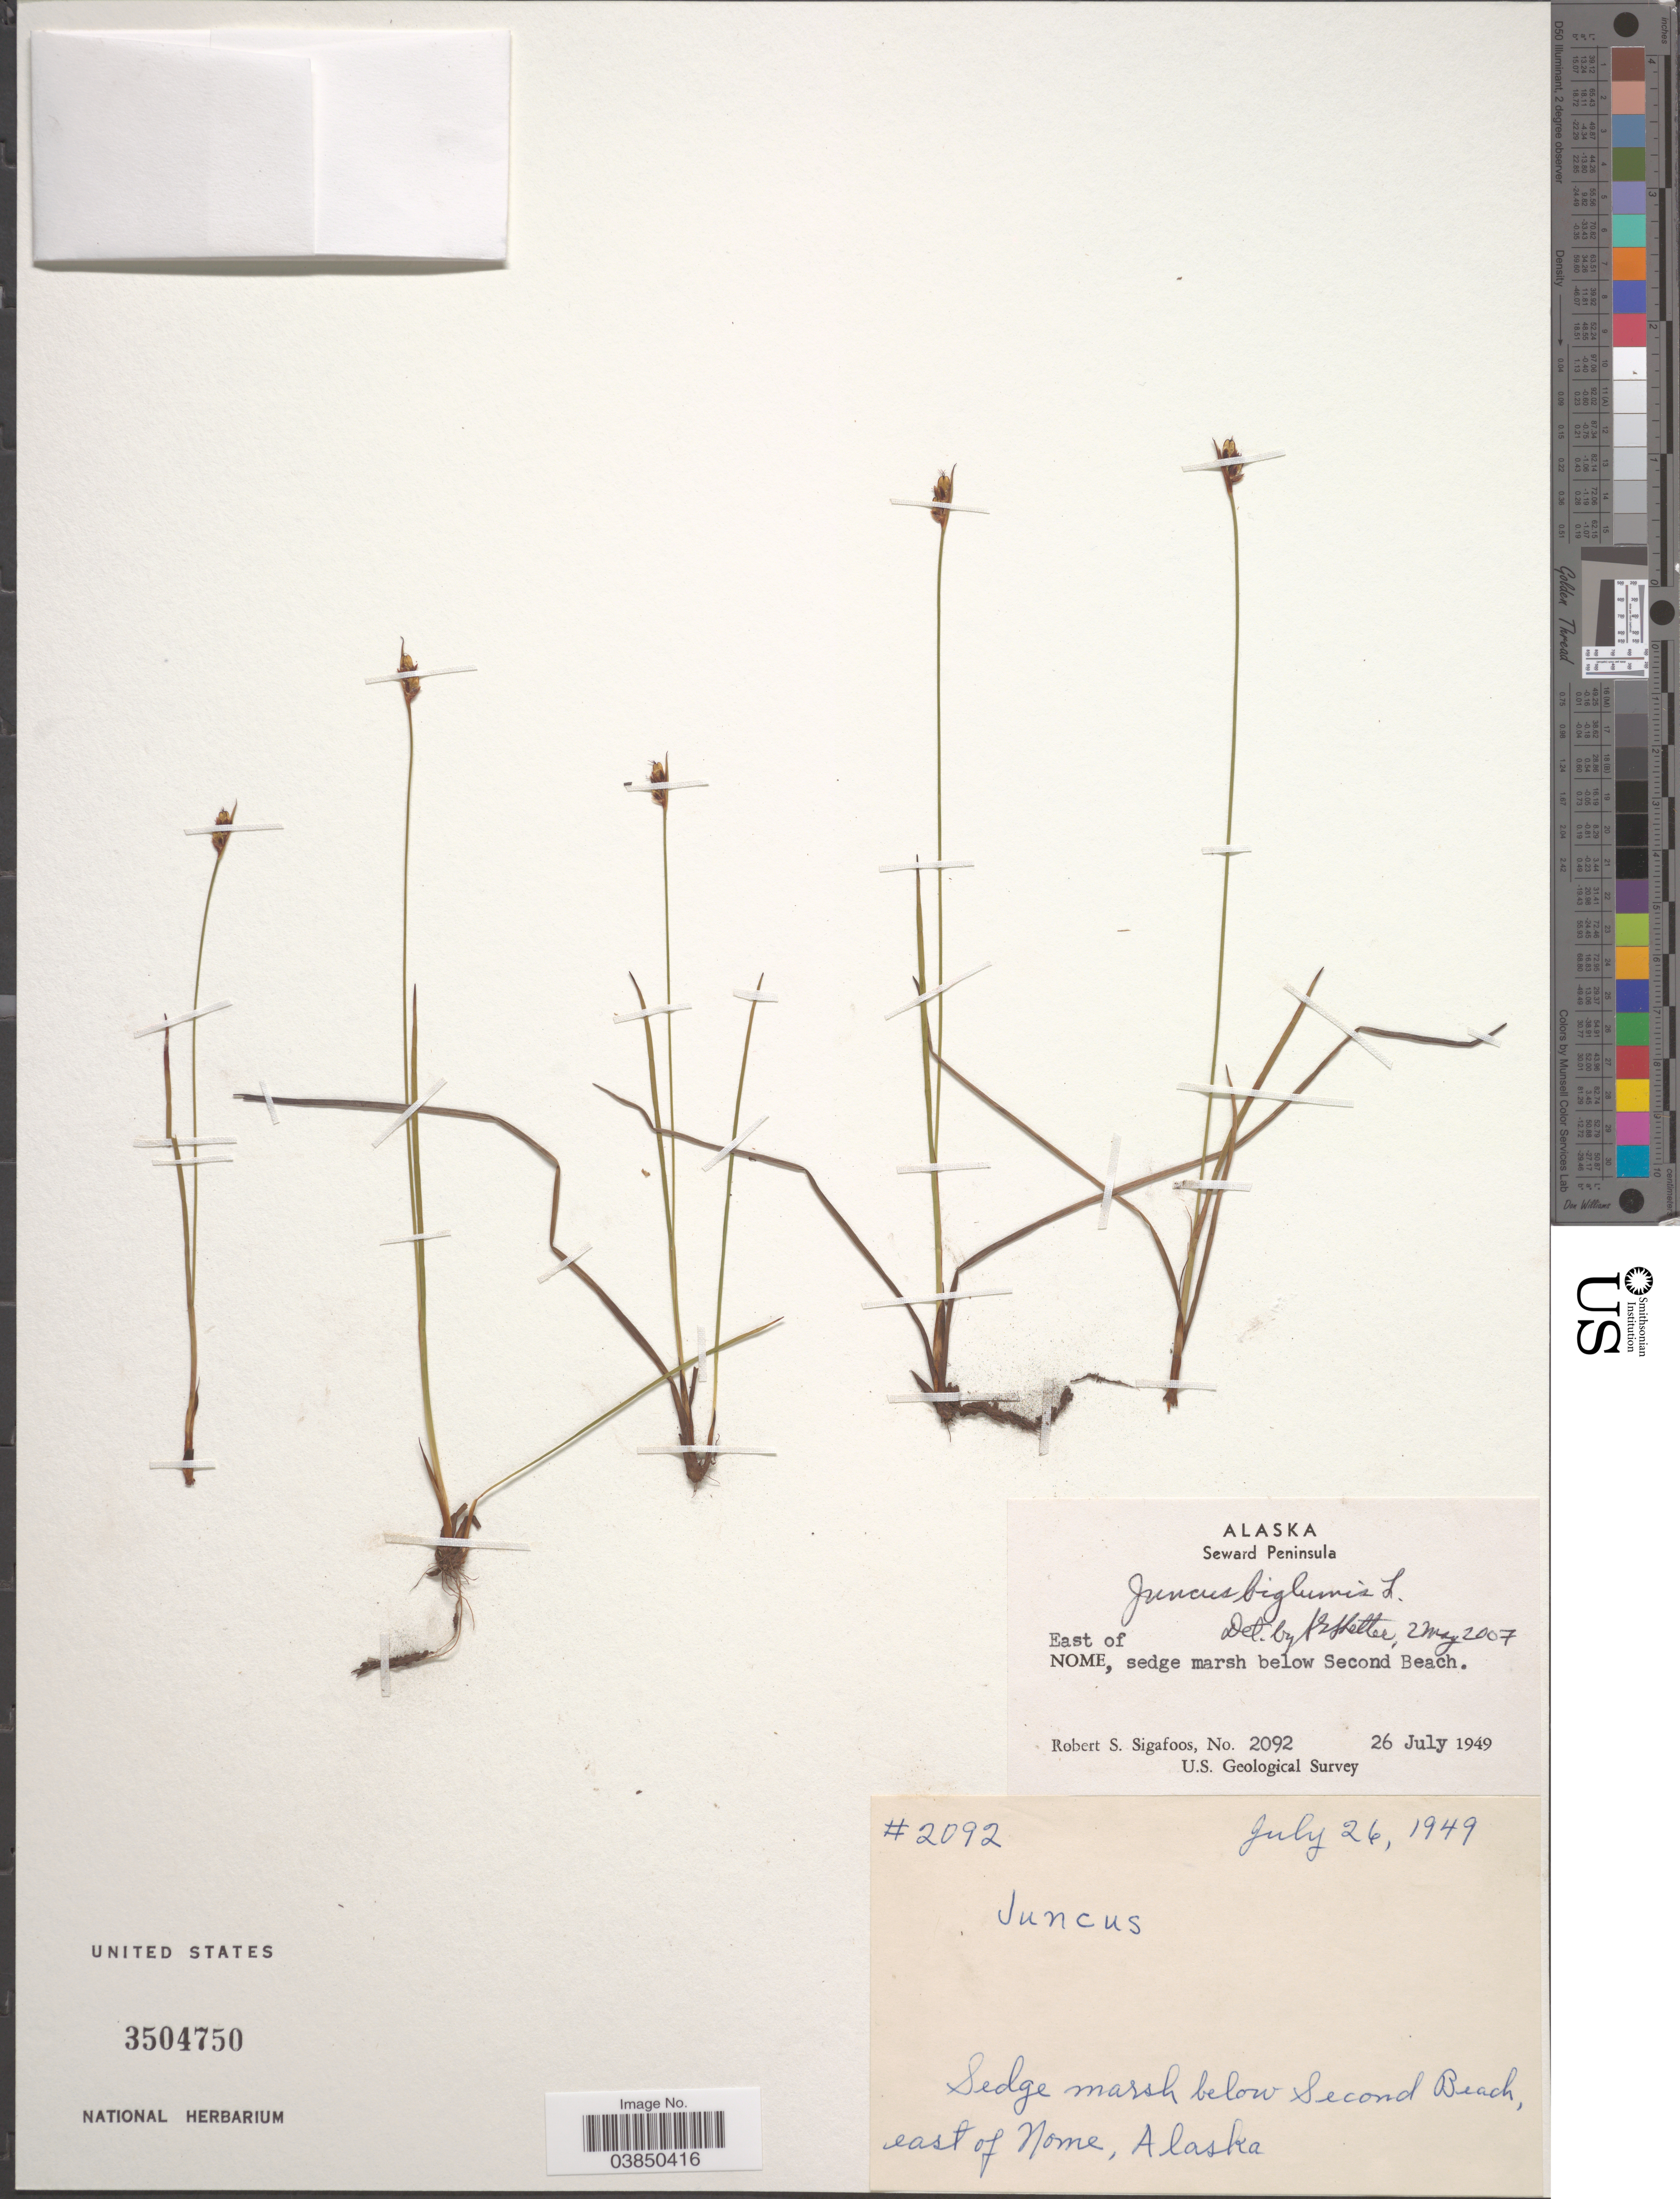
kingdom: Plantae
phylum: Tracheophyta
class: Liliopsida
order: Poales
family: Juncaceae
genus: Juncus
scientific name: Juncus biglumis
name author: L.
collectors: R. Sigafoos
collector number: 2092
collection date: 1949-07-26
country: United States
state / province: Alaska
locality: Seward Peninsula. East of Nome, sedge marsh below Second Beach.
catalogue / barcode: US 3504750